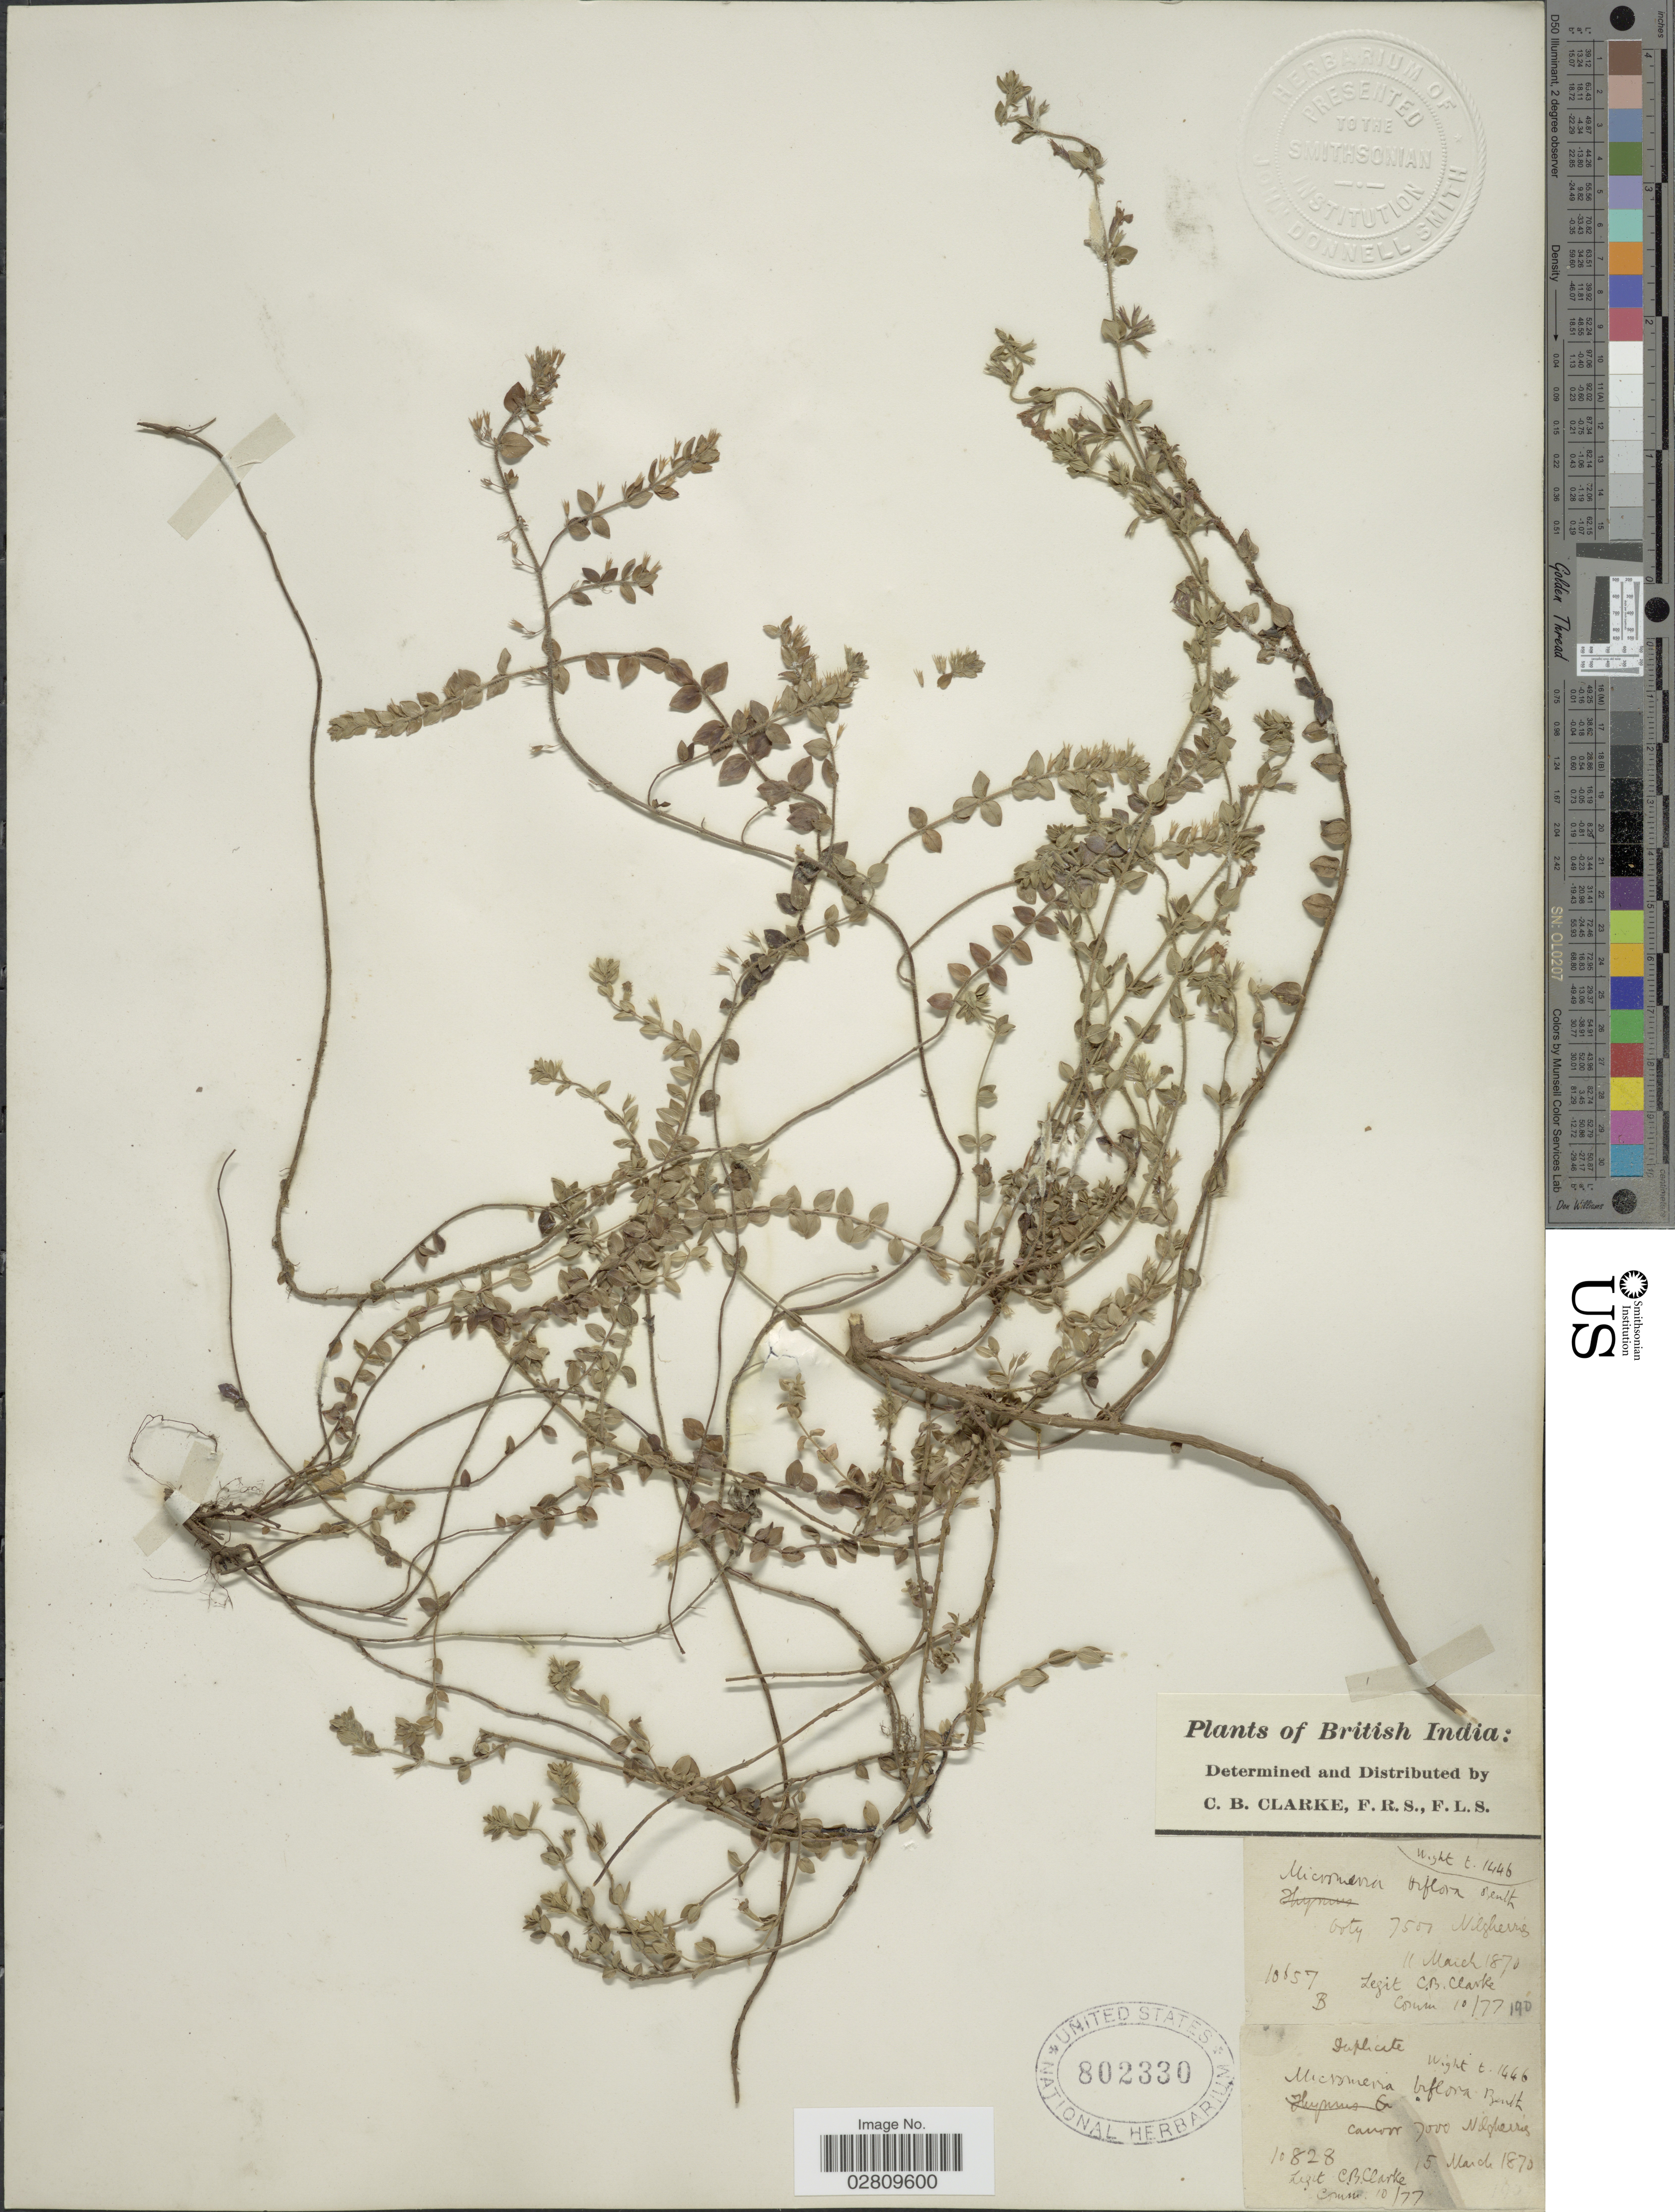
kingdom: Plantae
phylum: Tracheophyta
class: Magnoliopsida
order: Lamiales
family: Lamiaceae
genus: Micromeria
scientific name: Micromeria biflora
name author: (Buch.-Ham. ex D. Don) Benth.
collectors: C. B. Clarke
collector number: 10828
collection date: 1870-03-15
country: India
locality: British India. Canoor. Nilgherrie.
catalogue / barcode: US 802330-2